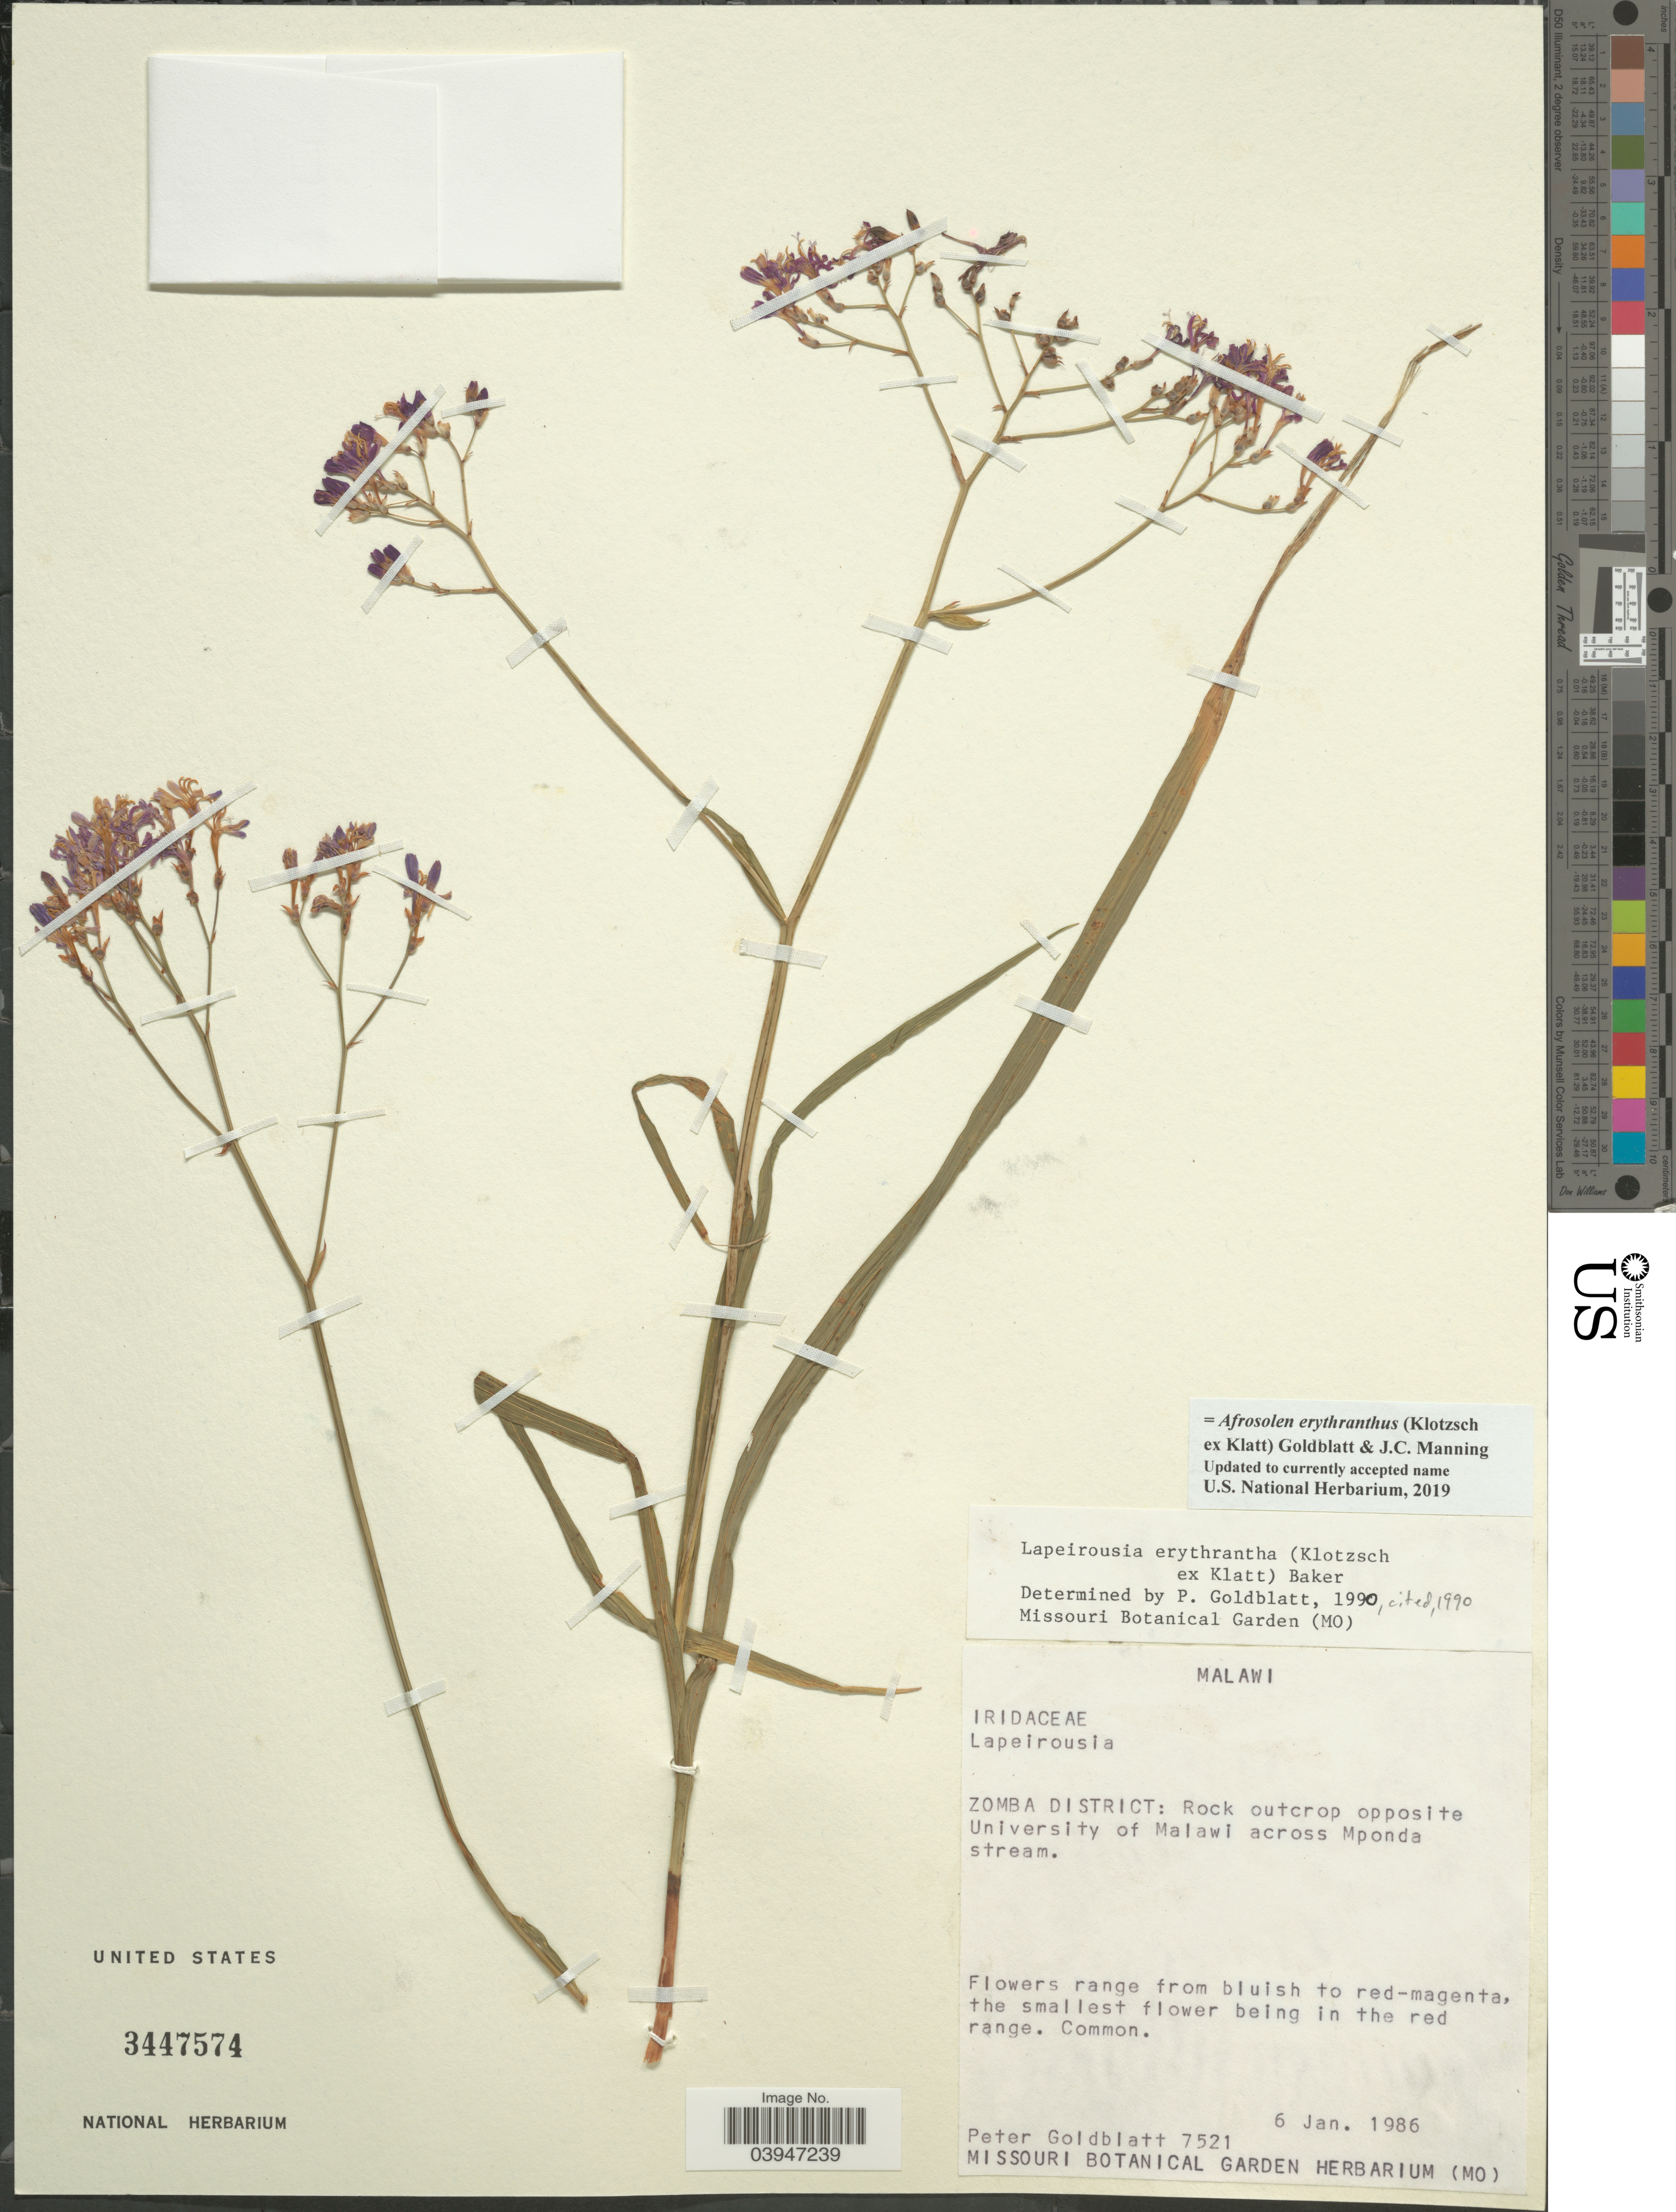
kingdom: Plantae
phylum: Tracheophyta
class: Liliopsida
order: Asparagales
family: Iridaceae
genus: Afrosolen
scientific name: Afrosolen erythranthus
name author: (Klotzsch ex Klatt) Goldblatt & J.C. Manning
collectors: P. Goldblatt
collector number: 7521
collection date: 1986-01-06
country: Malawi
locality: Zomba District: Rock outcrop opposite University of Malawi across Mponda stream.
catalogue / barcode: US 3447574